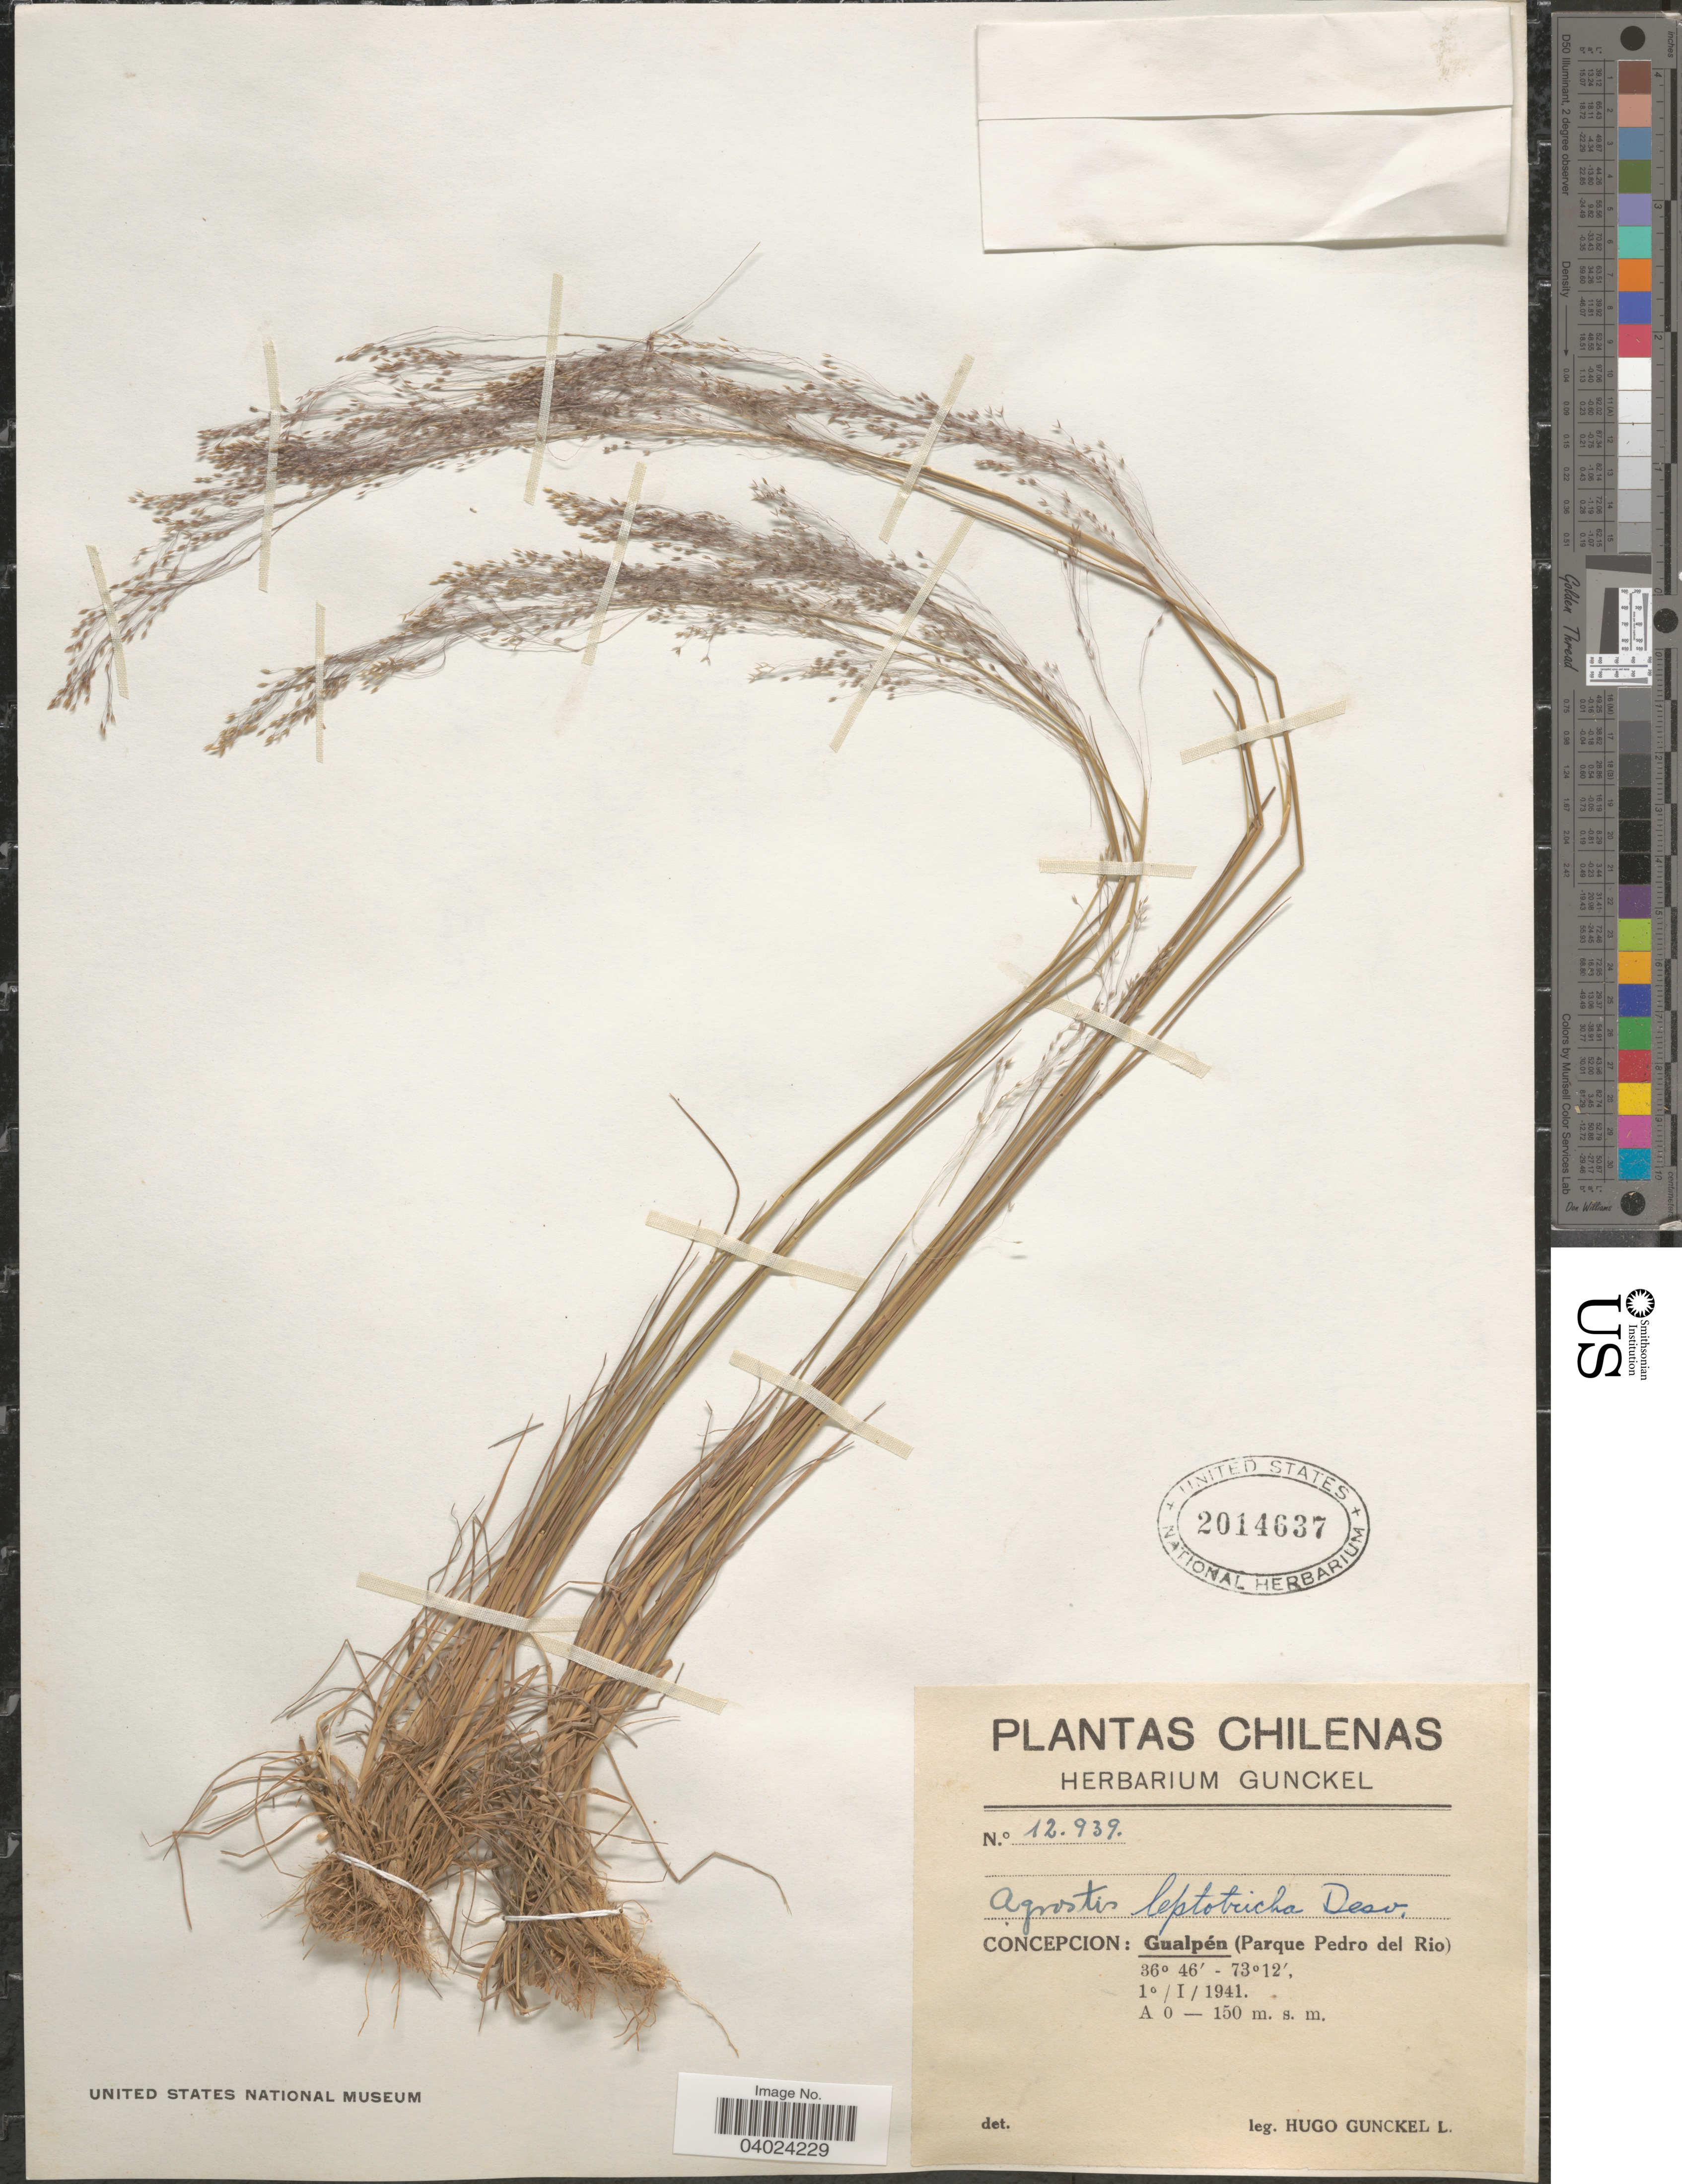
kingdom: Plantae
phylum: Tracheophyta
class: Liliopsida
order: Poales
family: Poaceae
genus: Agrostis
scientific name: Agrostis leptotricha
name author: É. Desv.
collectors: H. Gunckel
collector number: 12939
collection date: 1941-01-01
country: Chile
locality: Concepcion: Gualpén (Parque Pedro del Rio).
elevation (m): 0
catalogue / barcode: US 2014637